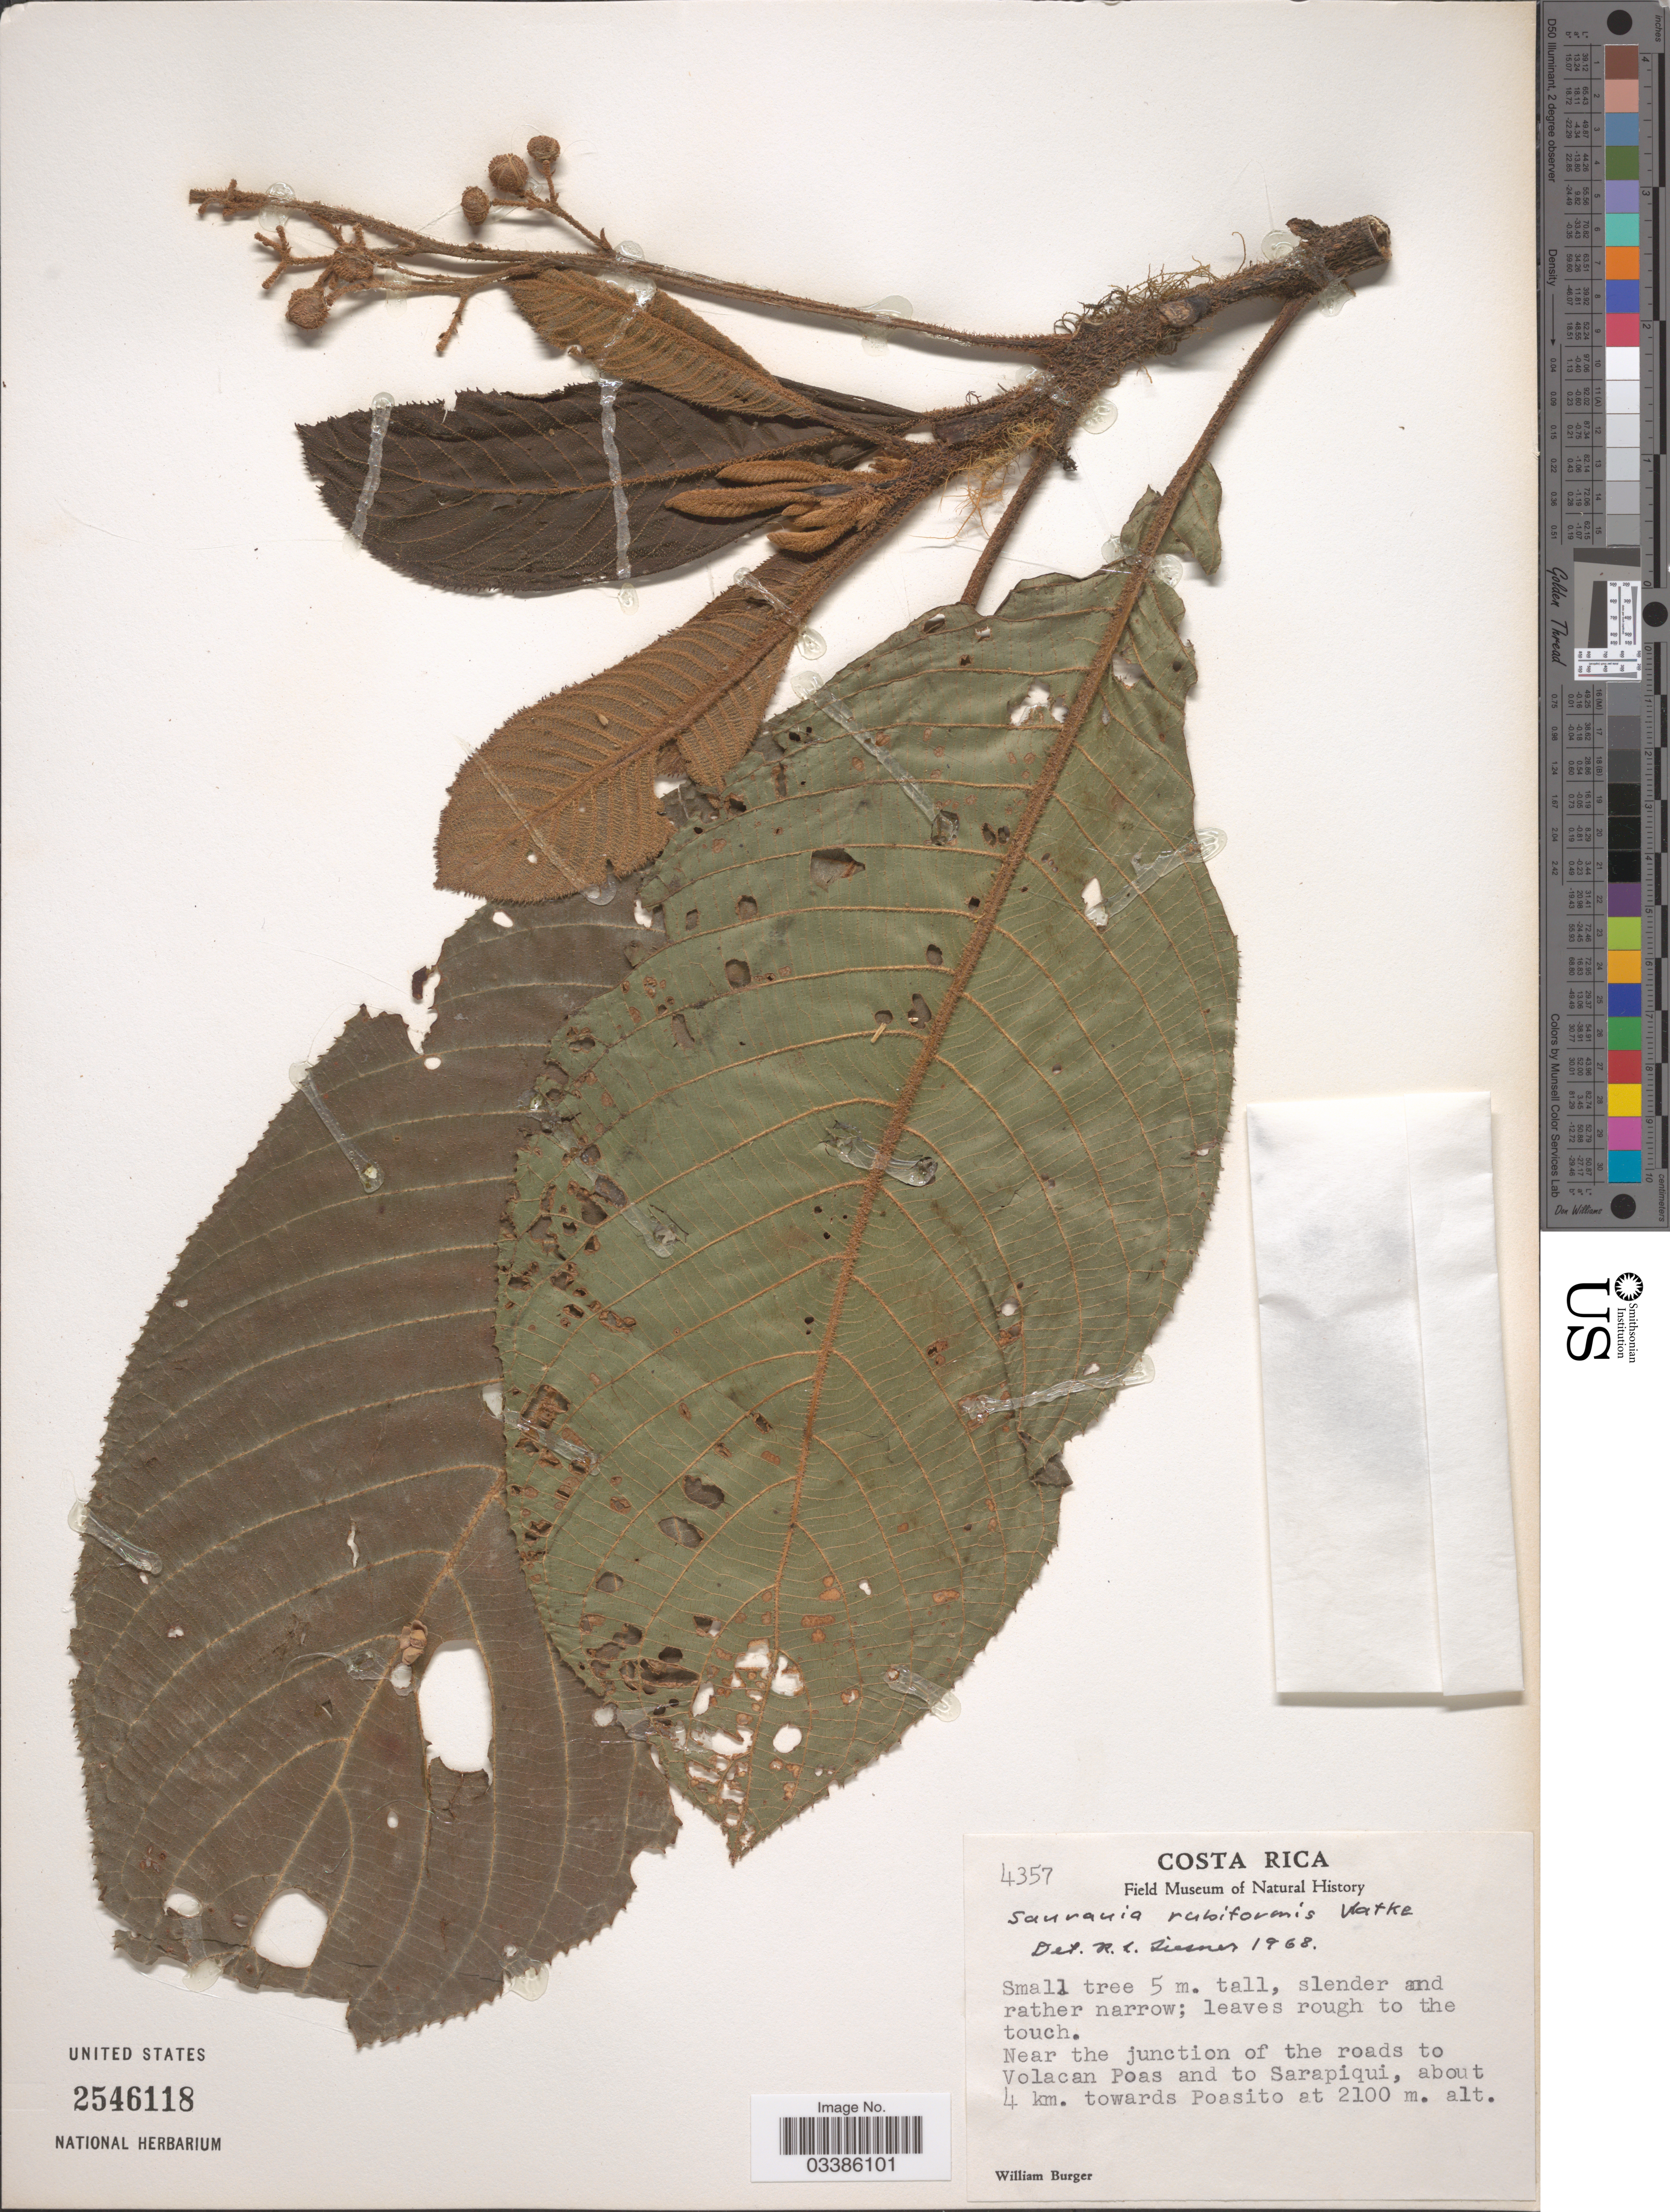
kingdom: Plantae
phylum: Tracheophyta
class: Magnoliopsida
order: Ericales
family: Actinidiaceae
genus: Saurauia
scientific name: Saurauia rubiformis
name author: Vatke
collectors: W. Buger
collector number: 4357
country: Costa Rica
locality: Near the junction of the roads to Volacan Poas and to Sarapiqui, about 4 km. towards Poasito.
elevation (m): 2100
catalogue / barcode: US 2546118